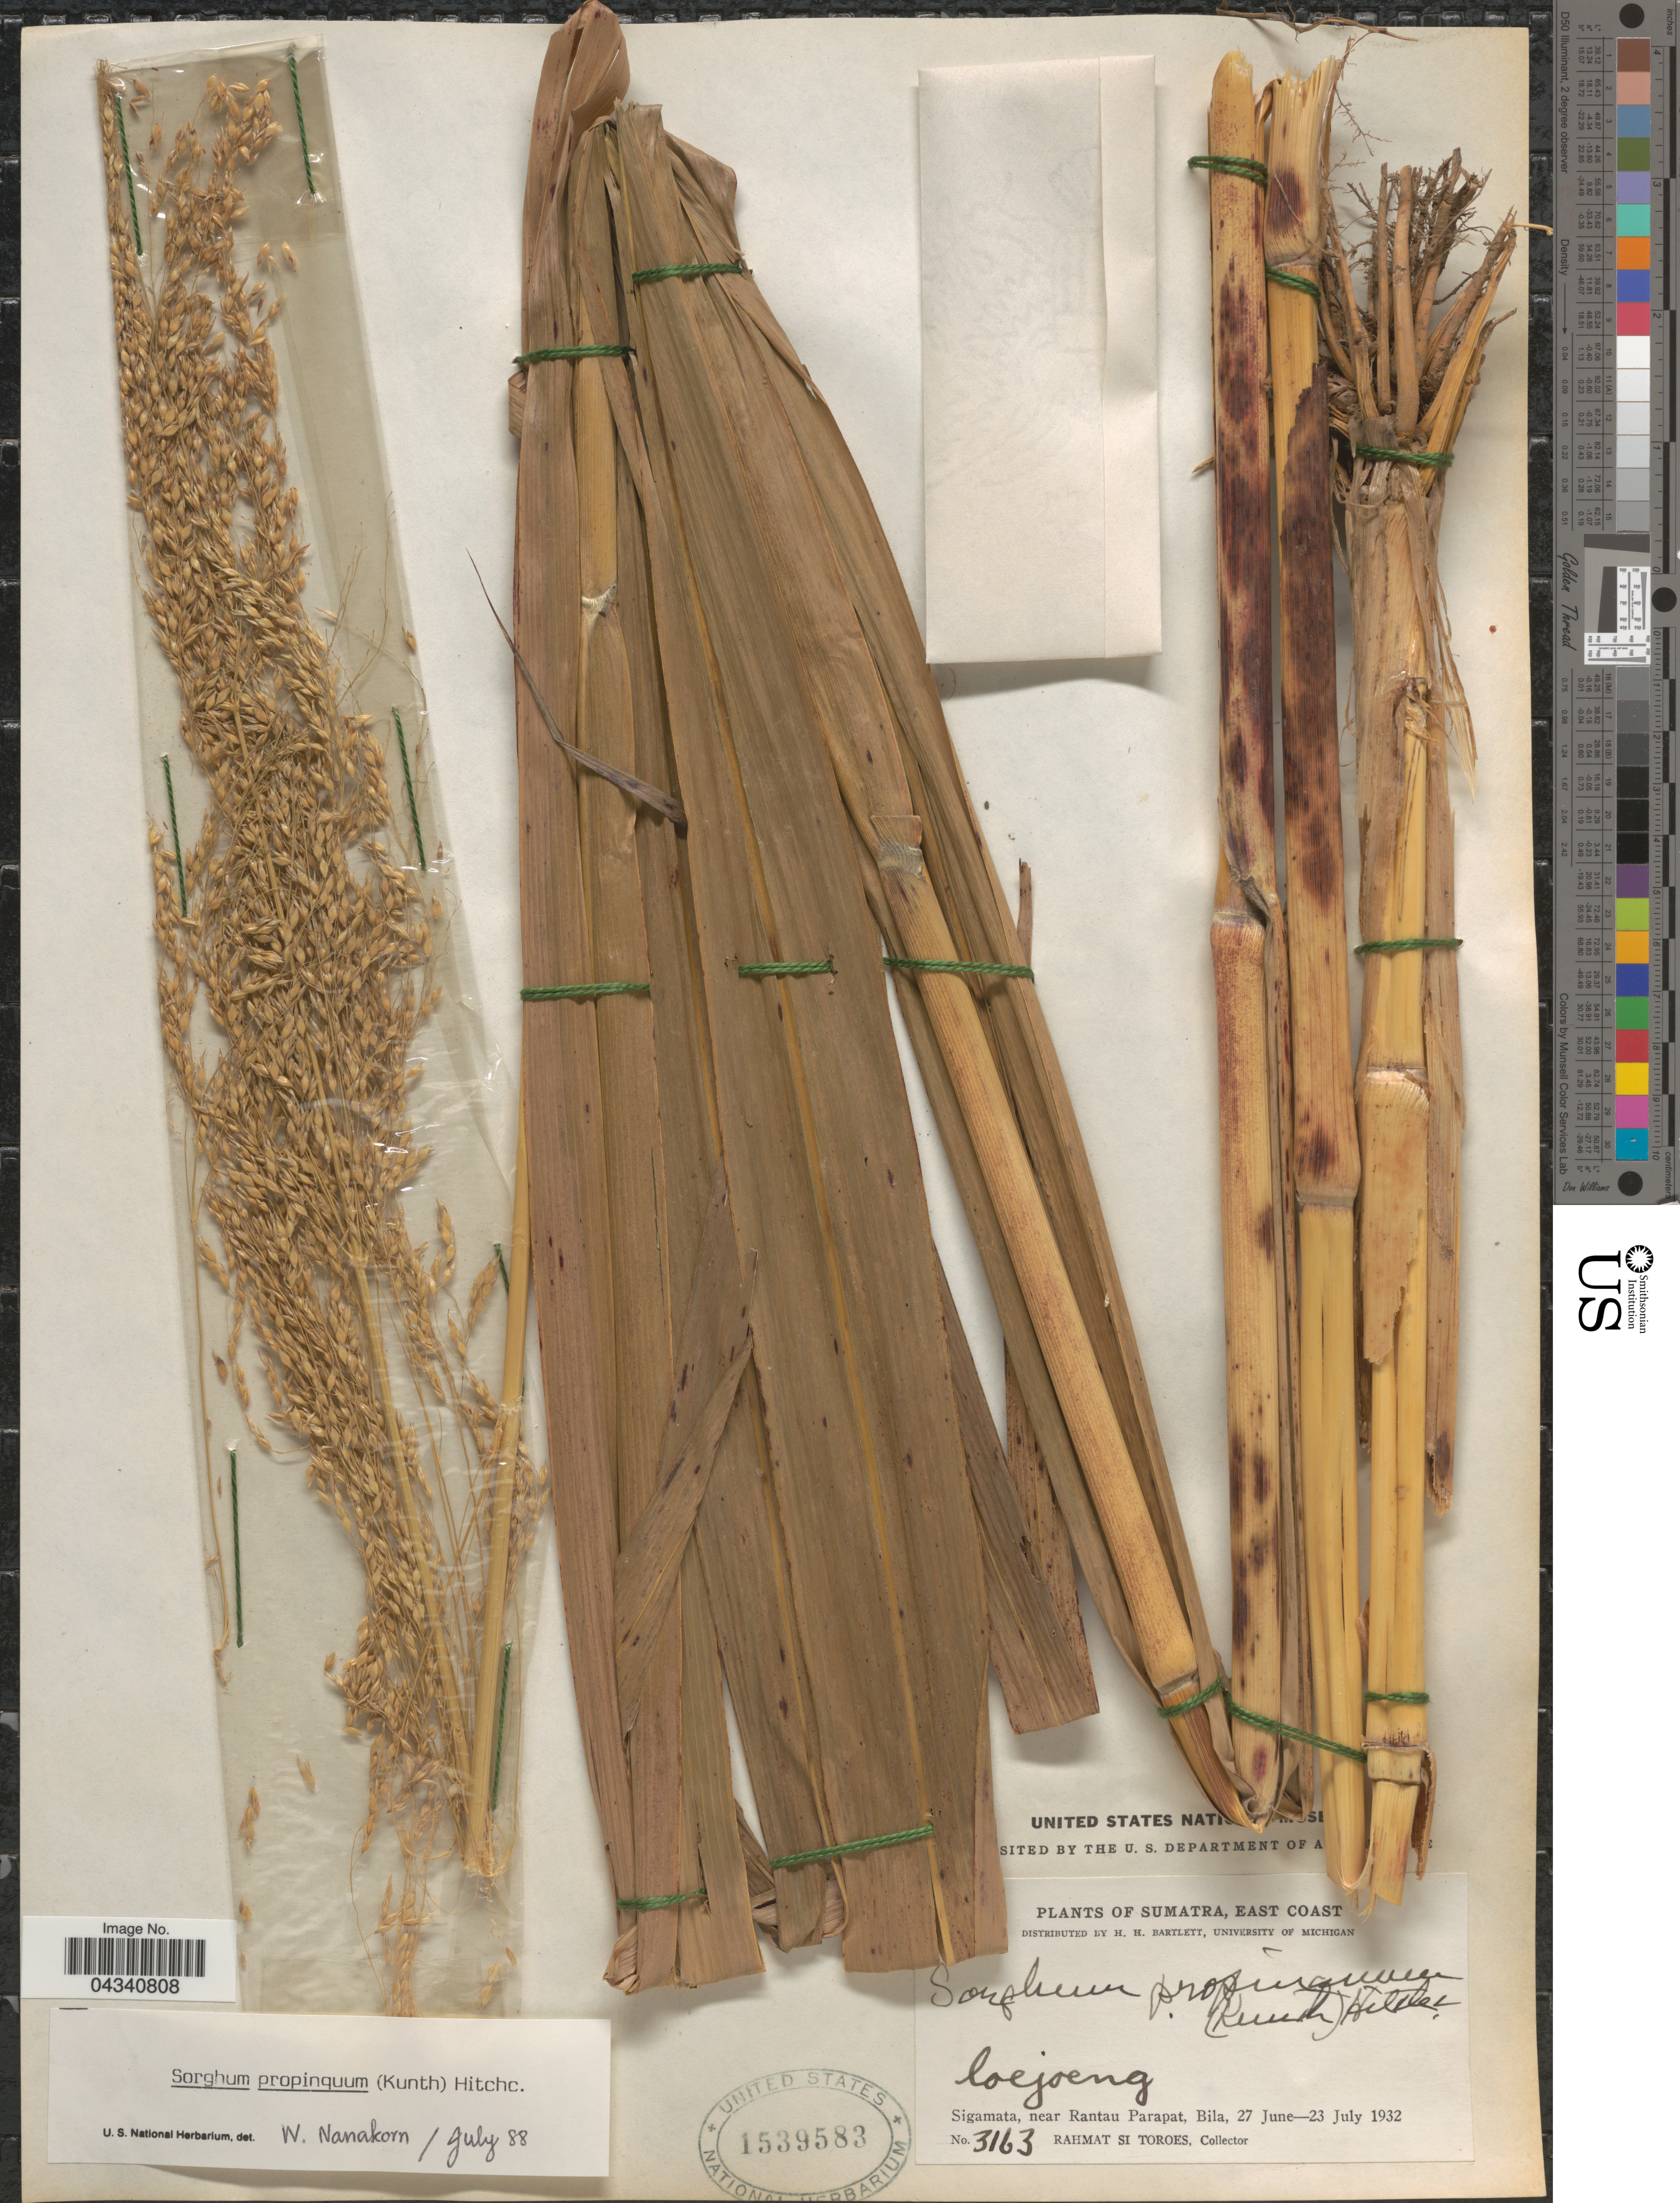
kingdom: Plantae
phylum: Tracheophyta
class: Liliopsida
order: Poales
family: Poaceae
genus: Sorghum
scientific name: Sorghum propinquum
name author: (Kunth) Hitchc.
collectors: Rahmat Si Boeea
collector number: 3163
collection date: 1932-06-27/1932-07-23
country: Indonesia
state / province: Sumatra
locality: Sumatra, East Coast. Sigamata, near Rantau Parapat, Bila.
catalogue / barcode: US 1539583